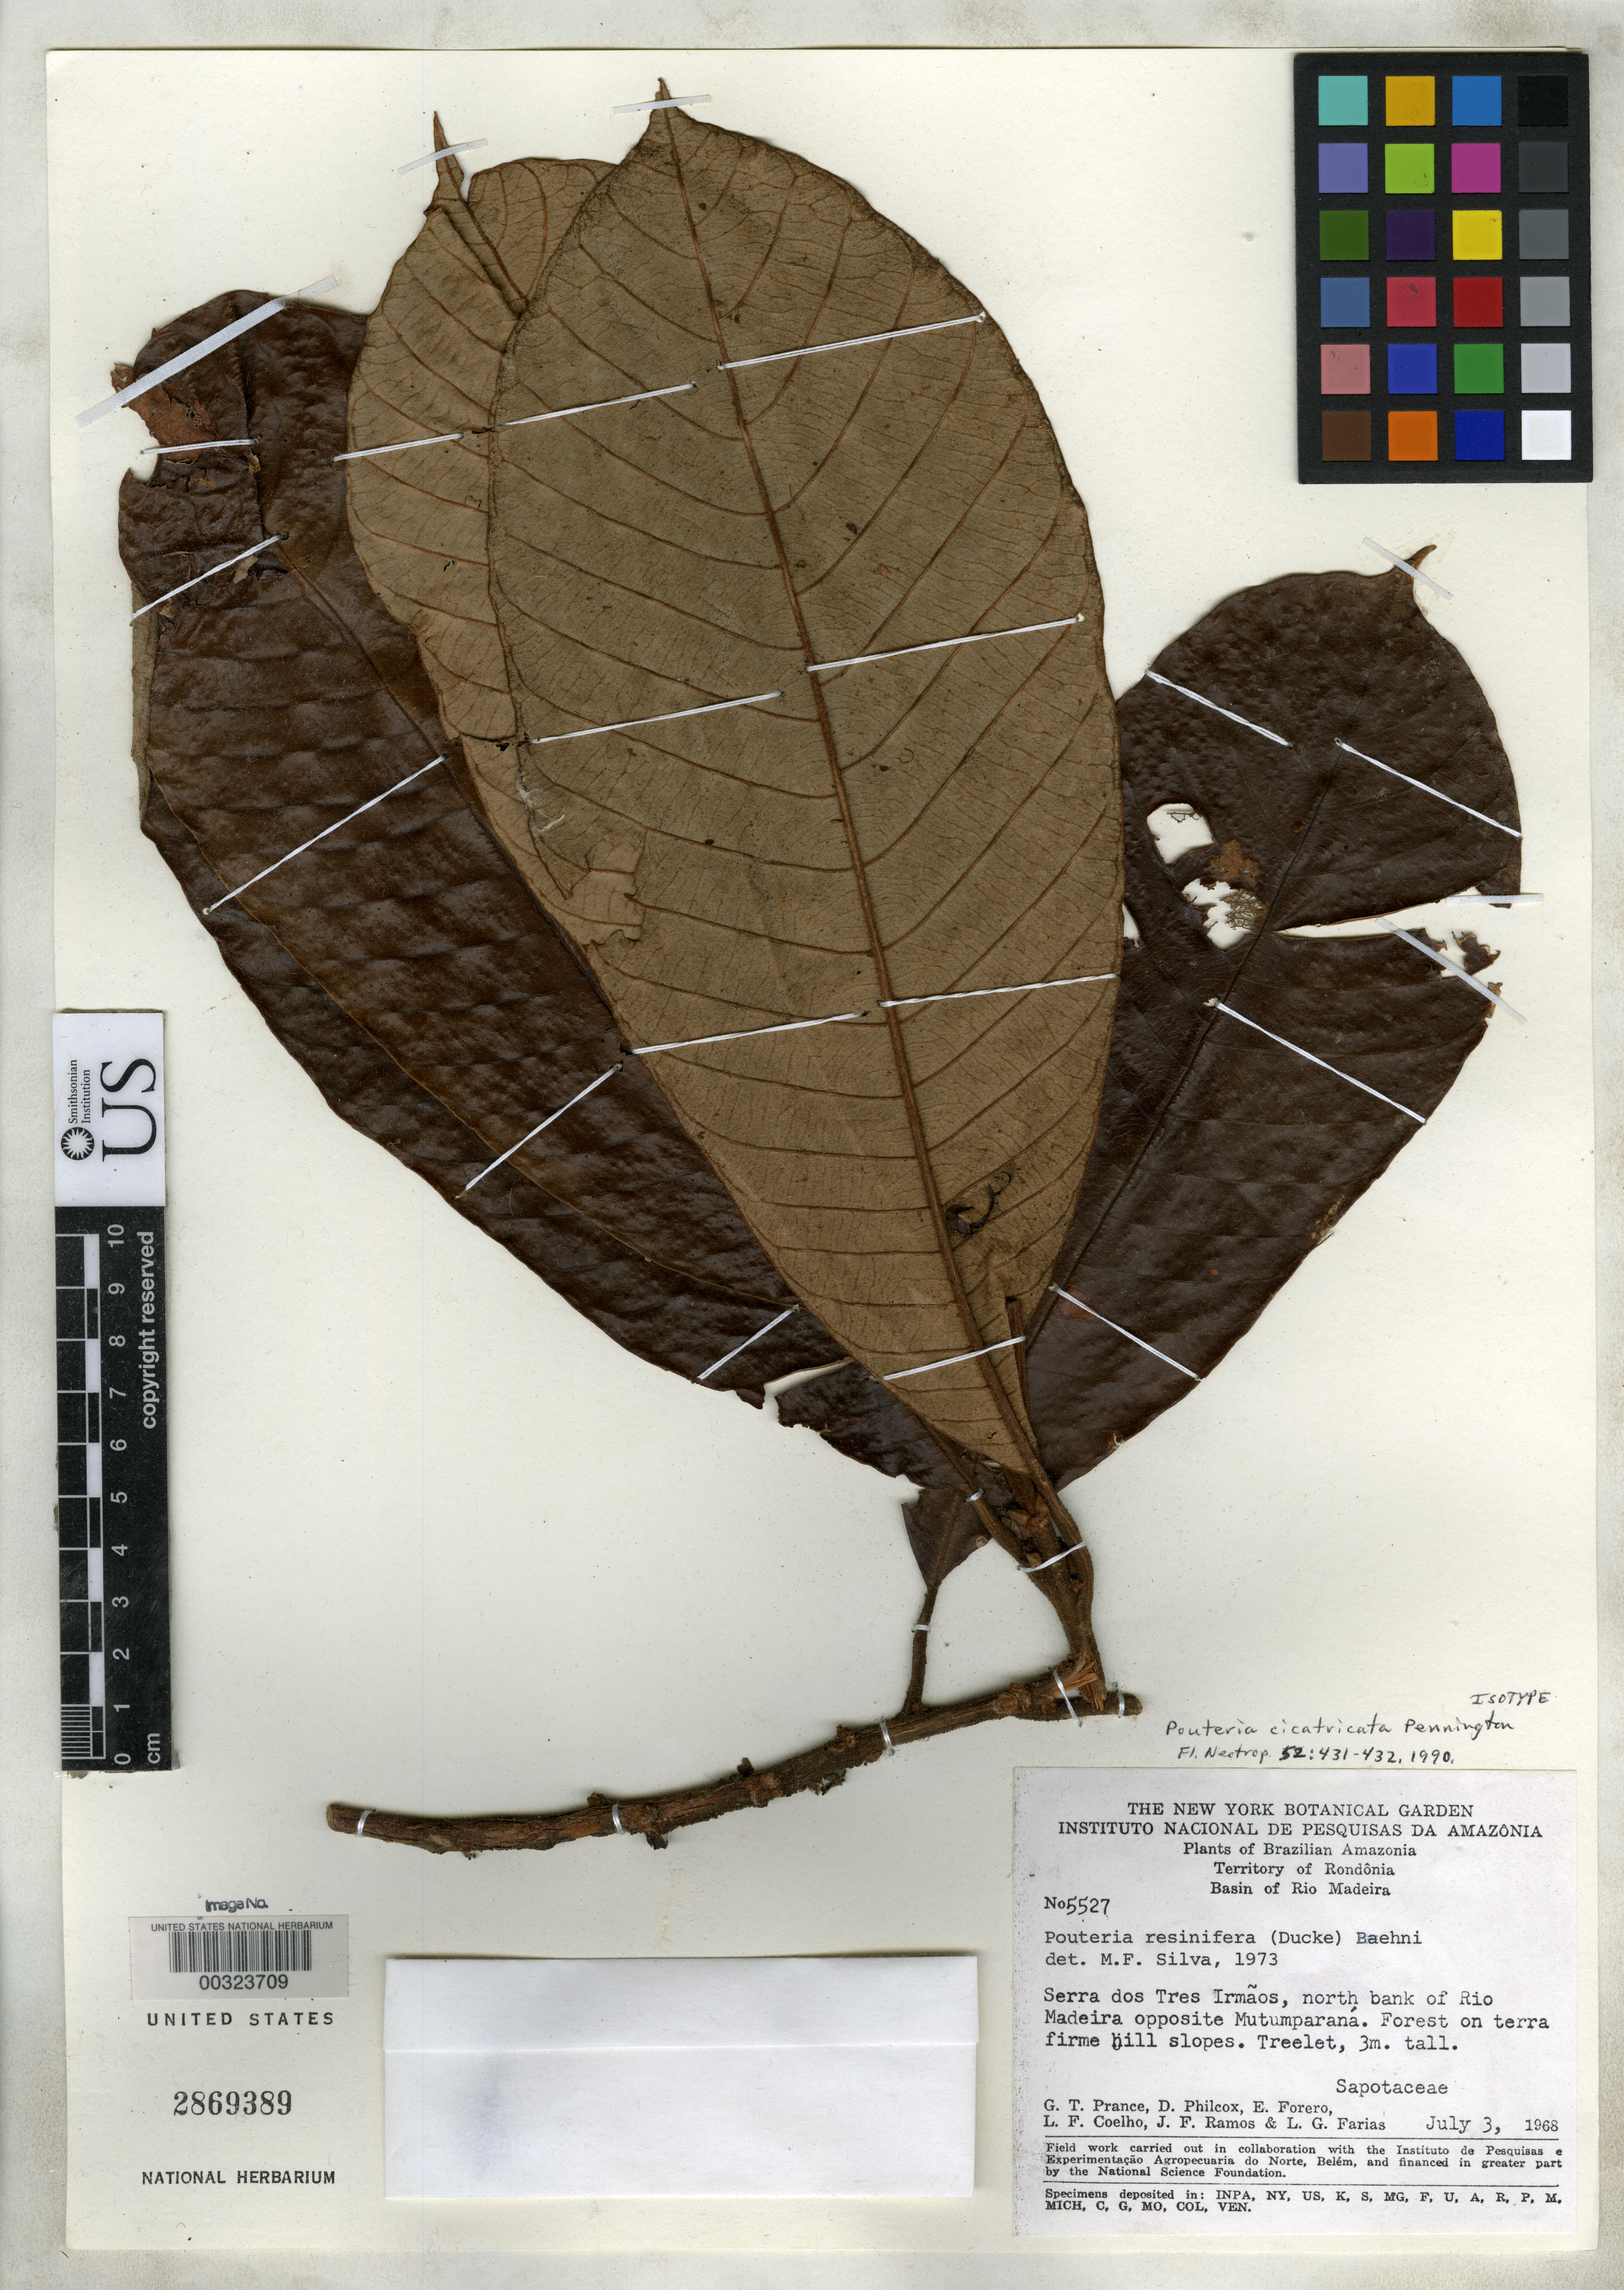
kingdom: Plantae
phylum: Tracheophyta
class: Magnoliopsida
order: Ericales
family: Sapotaceae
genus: Pouteria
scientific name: Pouteria cicatricata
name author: T.D. Penn.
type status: Isotype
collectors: G. T. Prance, D. Philcox, E. Forero, L. F. Coelho, J. F. Ramos & L. G. Farias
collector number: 5527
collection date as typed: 03 Jul 1968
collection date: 1968-07-03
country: Brazil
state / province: Rondônia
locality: Serra dos Tres Irmaos, N bank of Rio Madeira opposite Mutumparana.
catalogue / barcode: US 2869389